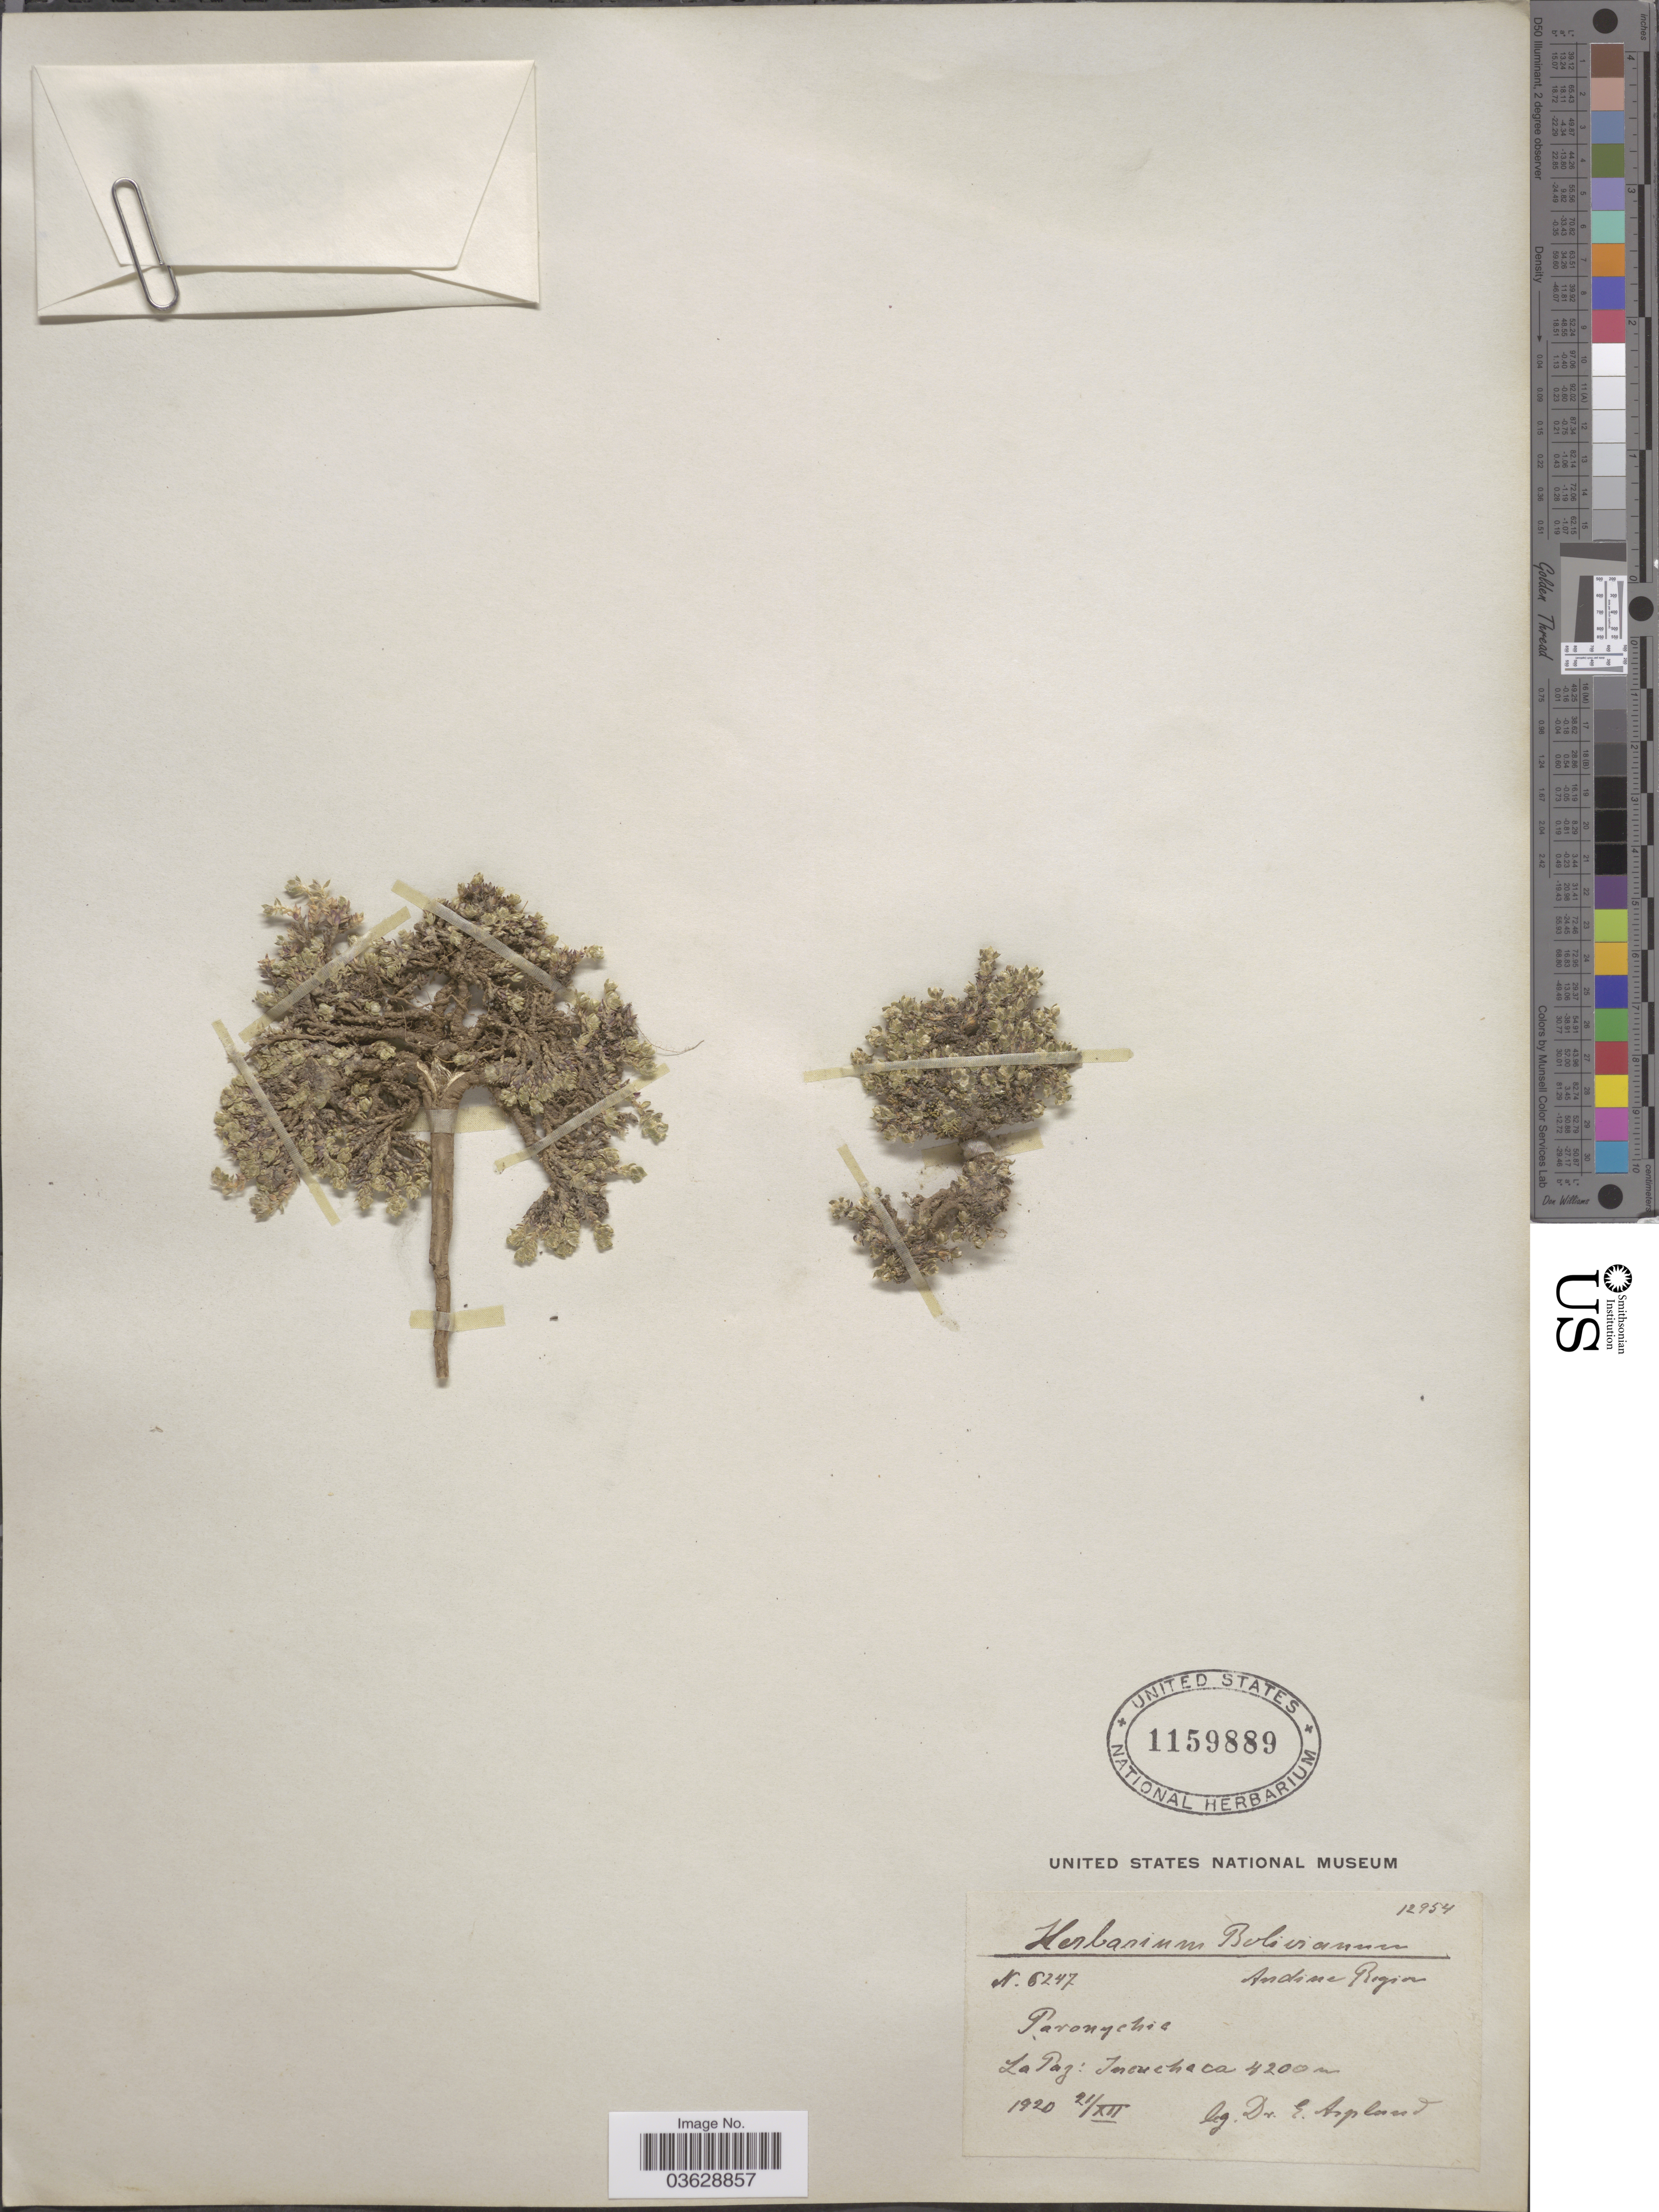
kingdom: Plantae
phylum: Tracheophyta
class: Magnoliopsida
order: Caryophyllales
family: Caryophyllaceae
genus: Paronychia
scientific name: Paronychia andina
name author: A. Gray in Wilkes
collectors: E. Asplund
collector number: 6247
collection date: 1920-12-21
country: Bolivia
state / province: La Paz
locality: Andine Region. La Paz: Incuchaca.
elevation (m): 4200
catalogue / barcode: US 1159889